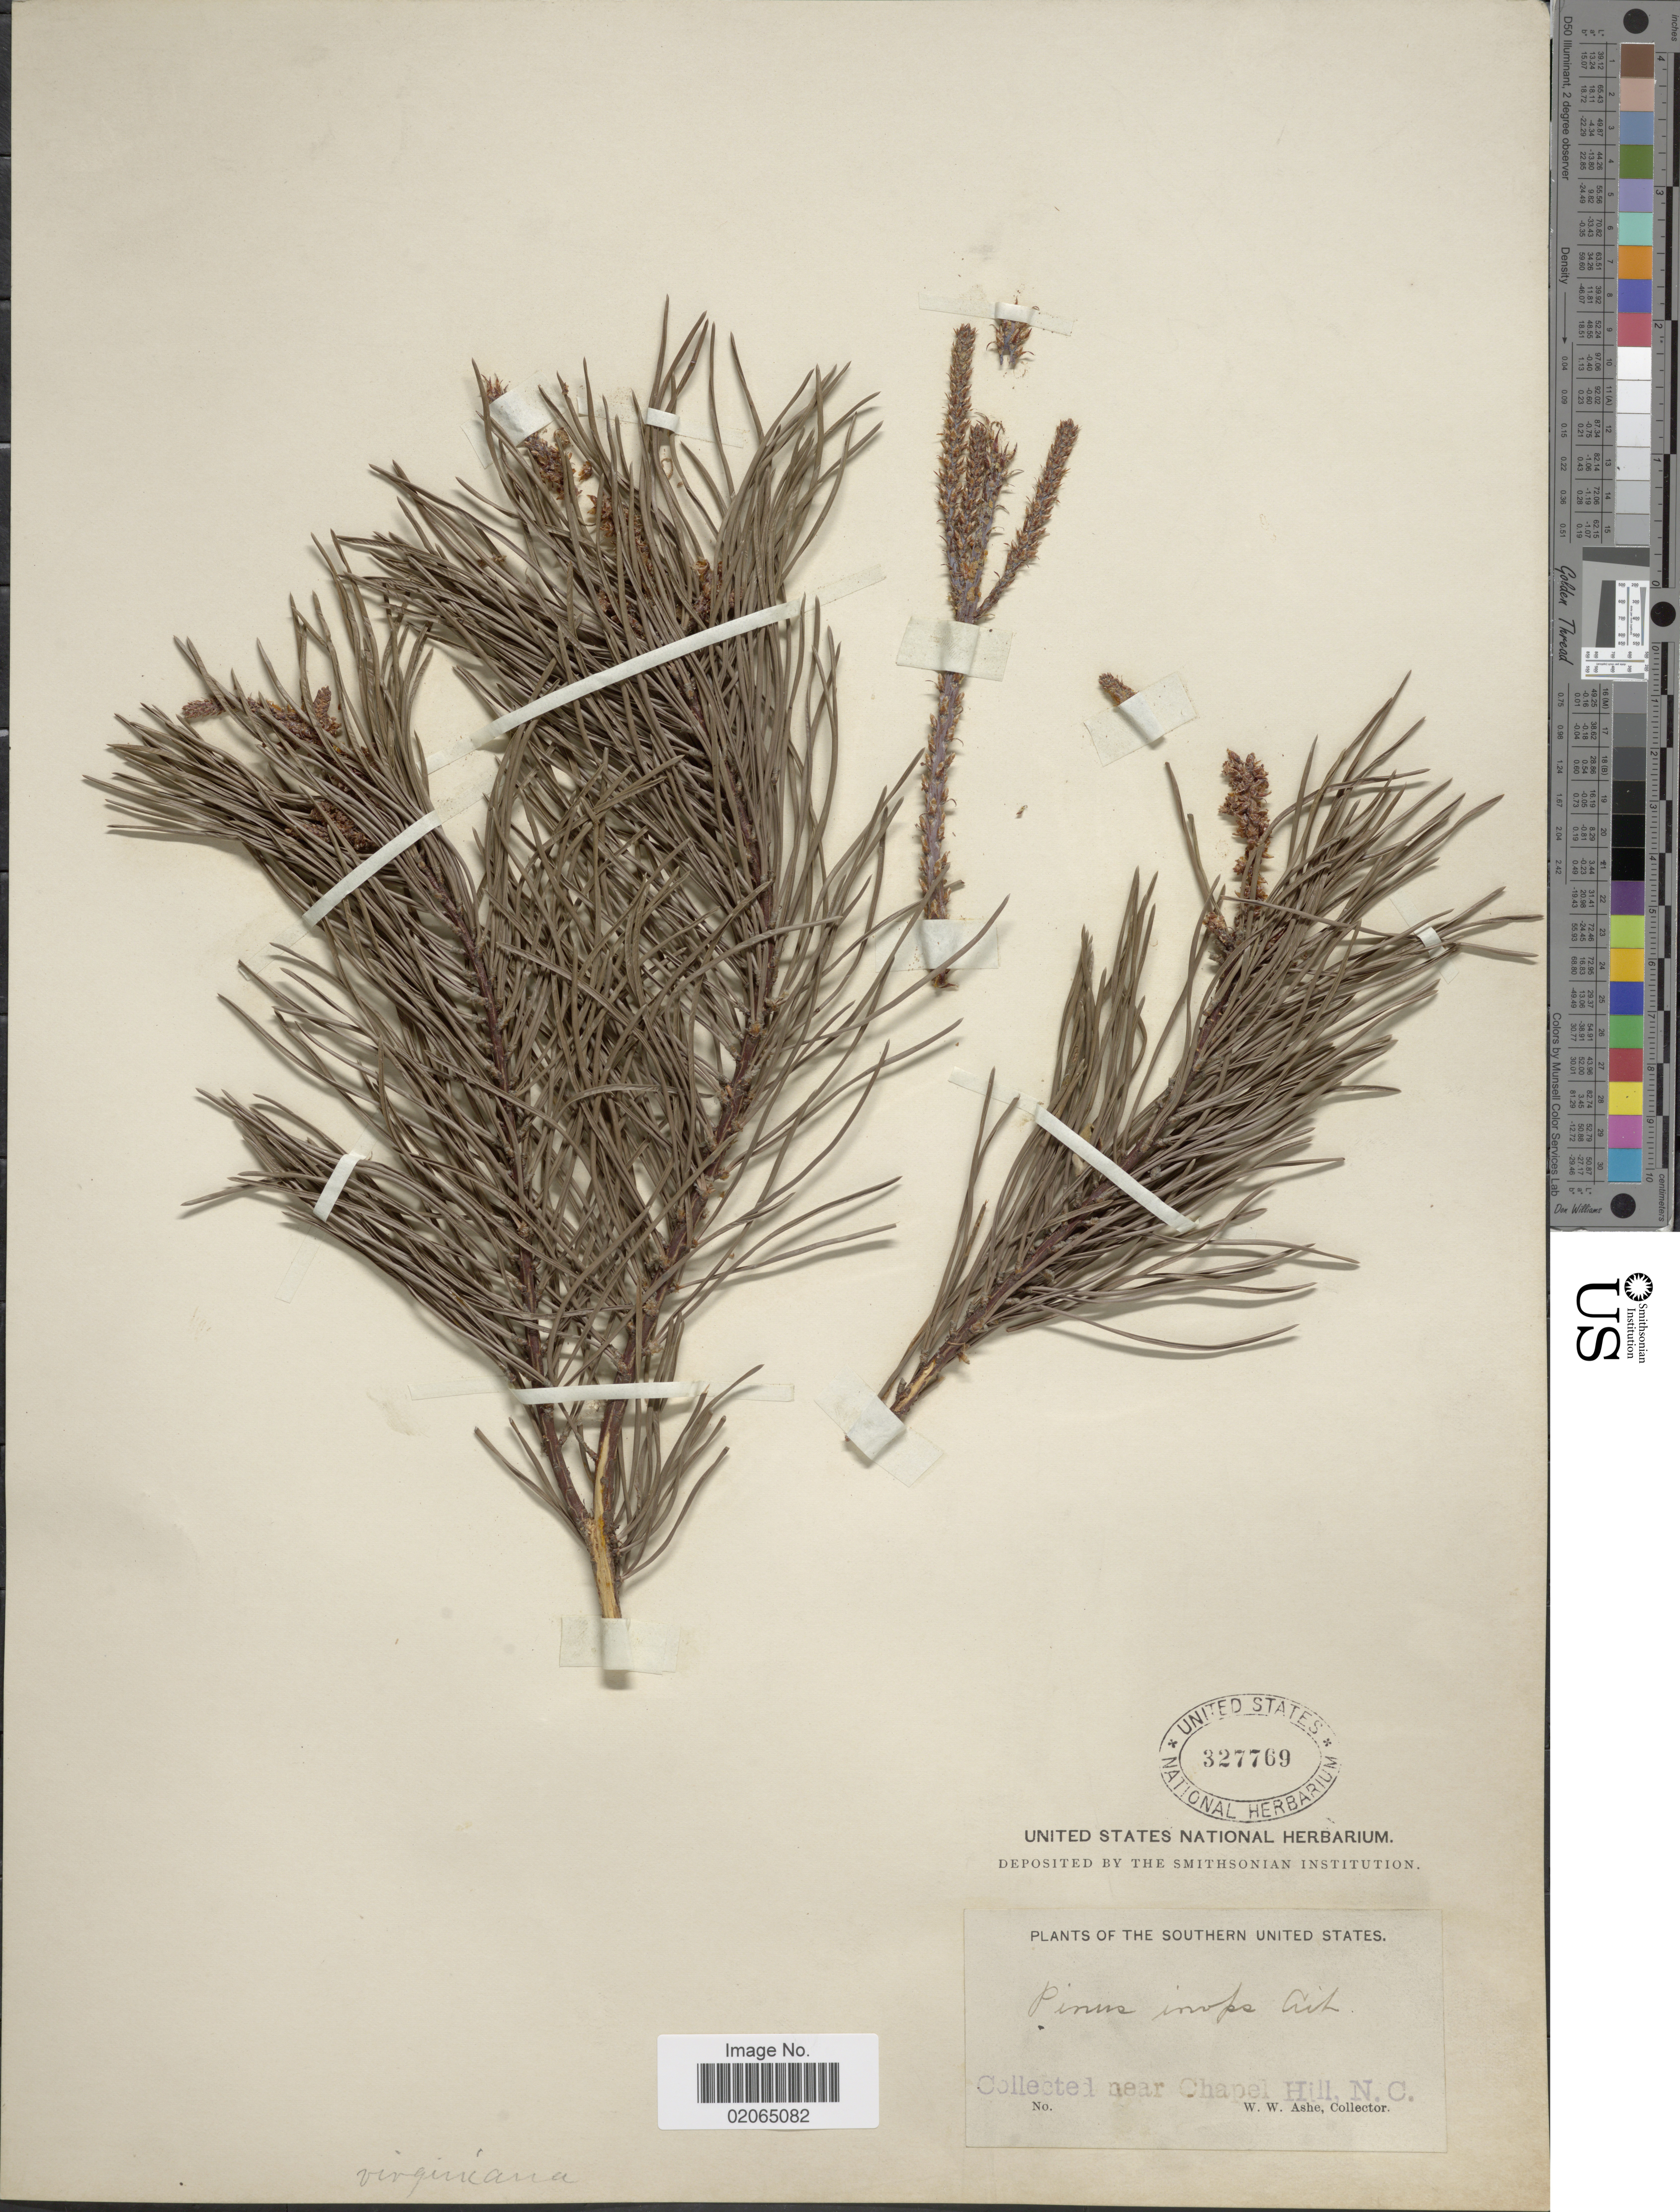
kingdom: Plantae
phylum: Tracheophyta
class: Pinopsida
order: Pinales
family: Pinaceae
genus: Pinus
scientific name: Pinus virginiana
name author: Mill.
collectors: W. W. Ashe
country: United States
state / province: North Carolina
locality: Near Chapel Hill, Sotuhern United States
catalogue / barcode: US 327769